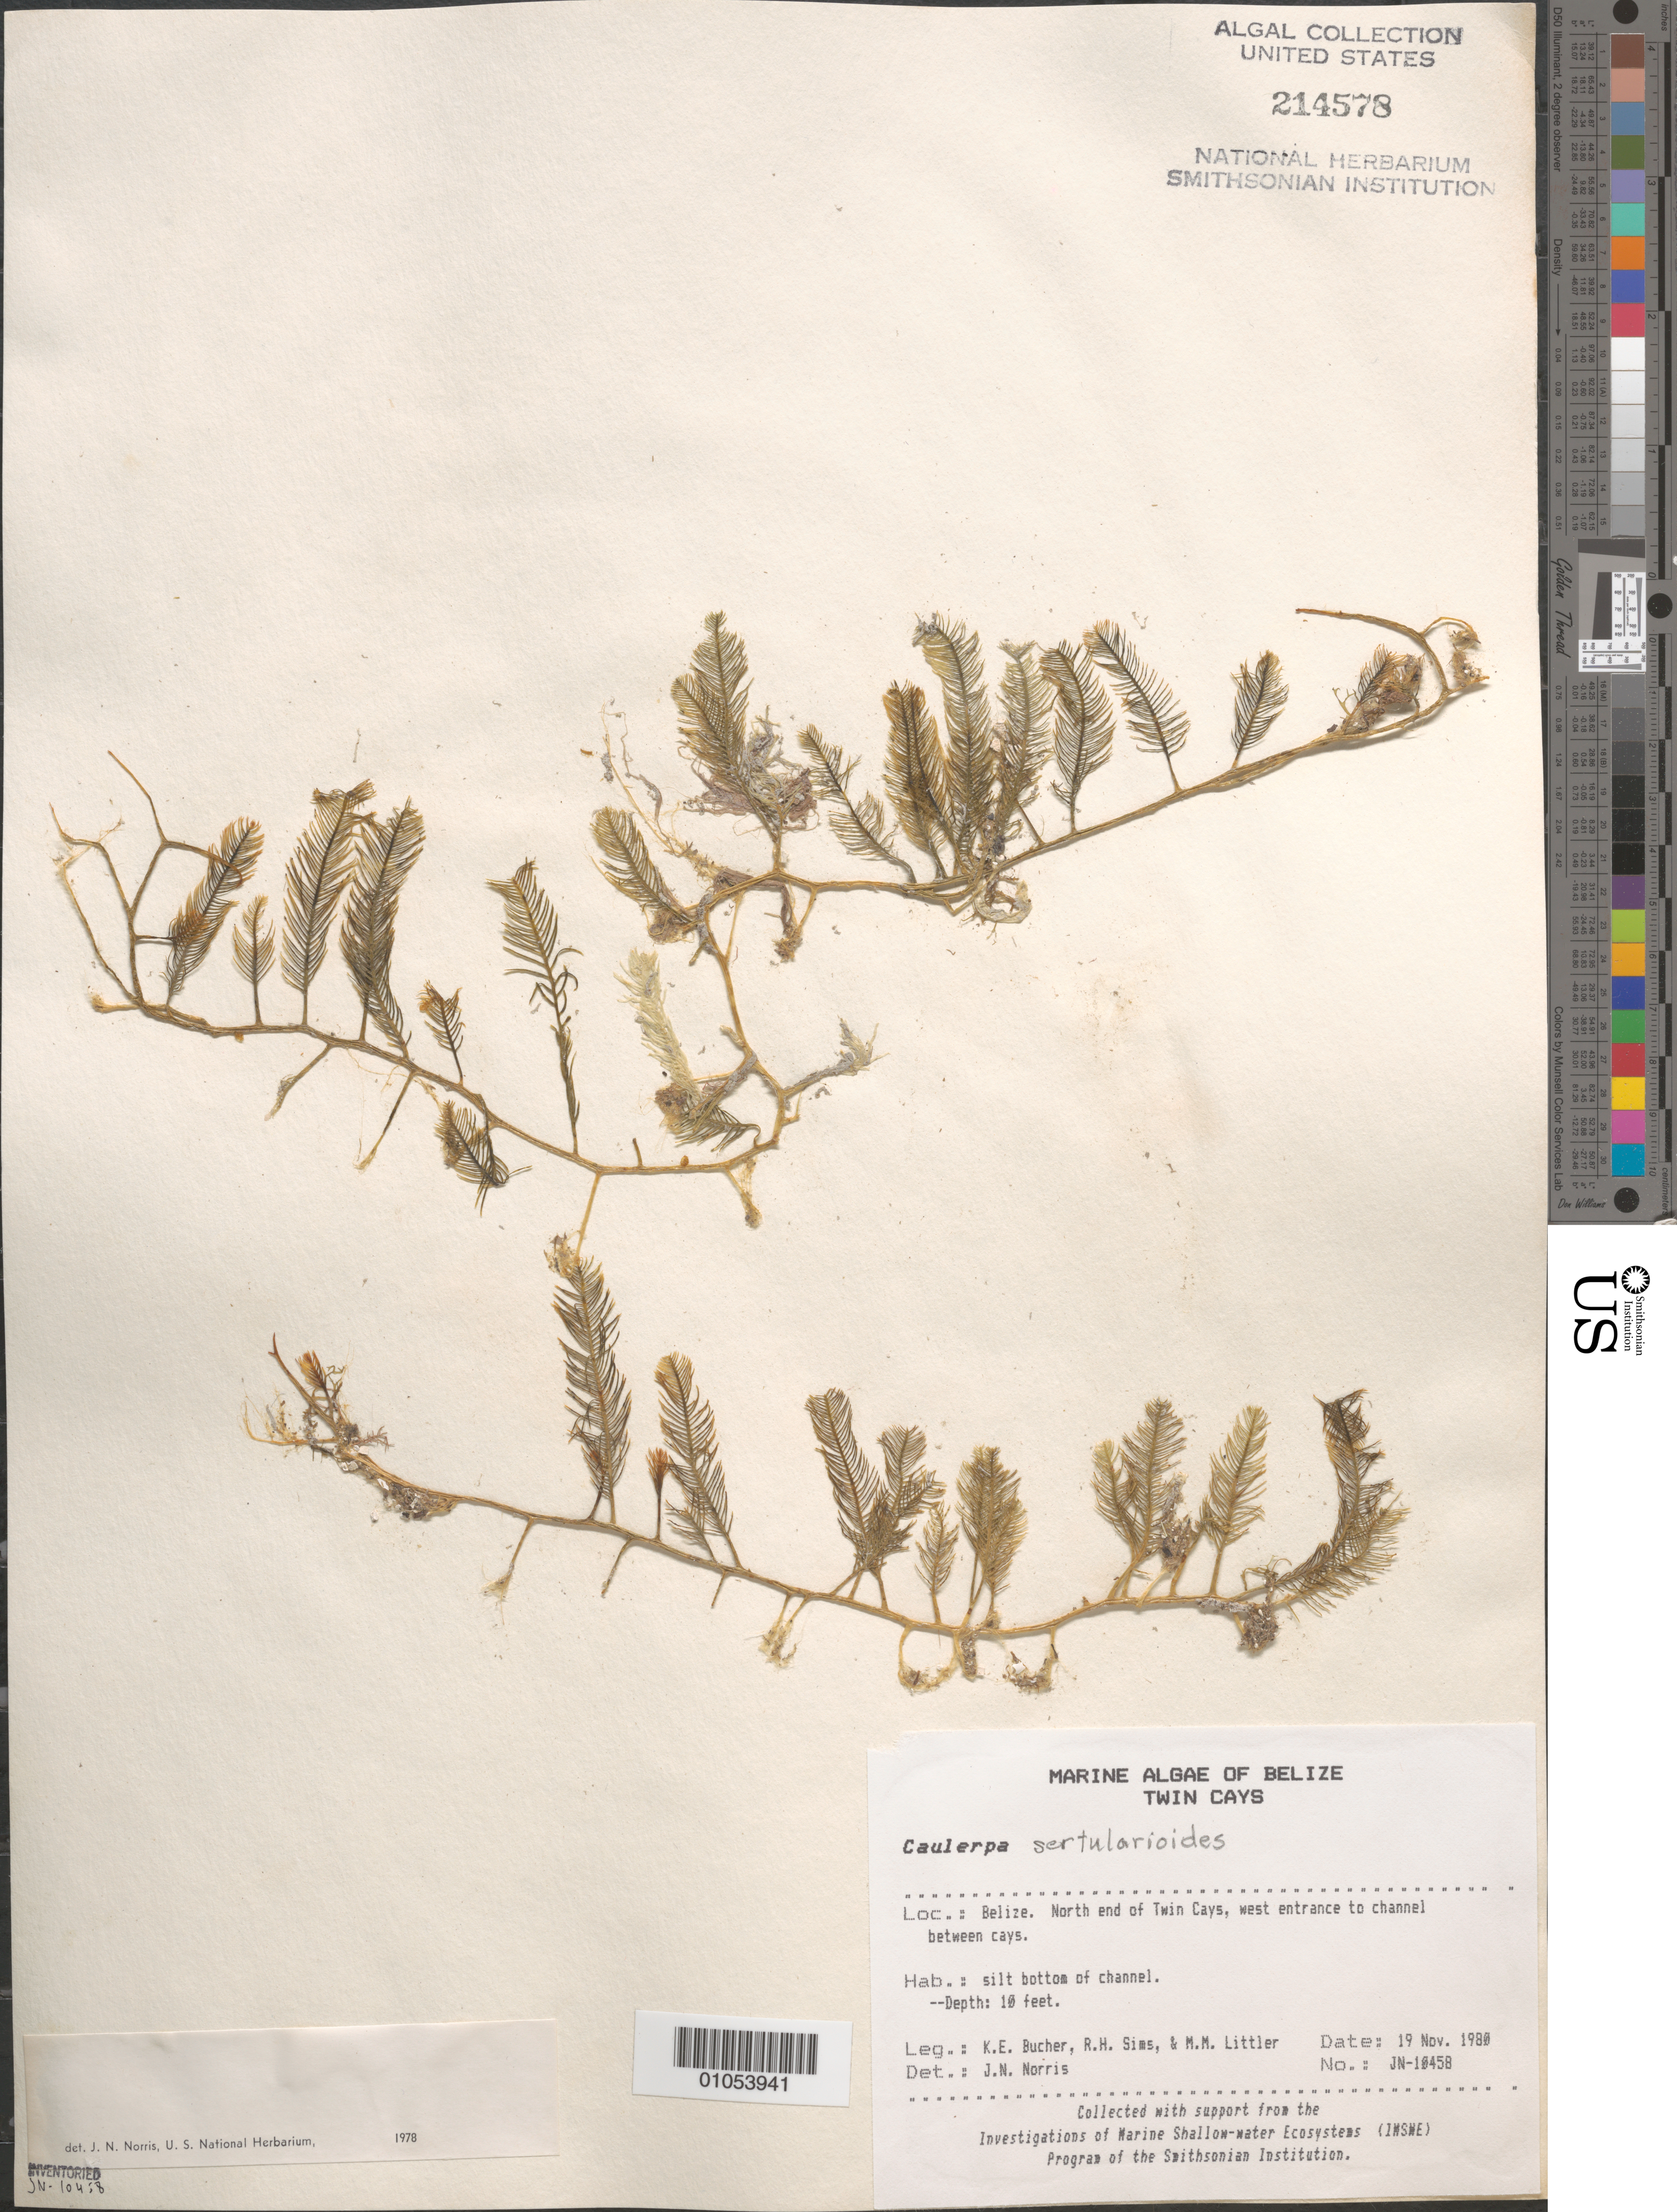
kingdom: Plantae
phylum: Chlorophyta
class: Ulvophyceae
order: Bryopsidales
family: Caulerpaceae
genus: Caulerpa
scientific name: Caulerpa sertularioides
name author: (S.G. Gmel.) M. Howe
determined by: Norris, James N.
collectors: K. E. Bucher, R. H. Sims & M. M. Littler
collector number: JN-10458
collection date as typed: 19 Nov 1980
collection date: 1980-11-19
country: Belize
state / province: Stann Creek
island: Twin Cays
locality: North end of Twin Cays, west entrance to channel between cays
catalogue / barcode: US 214578